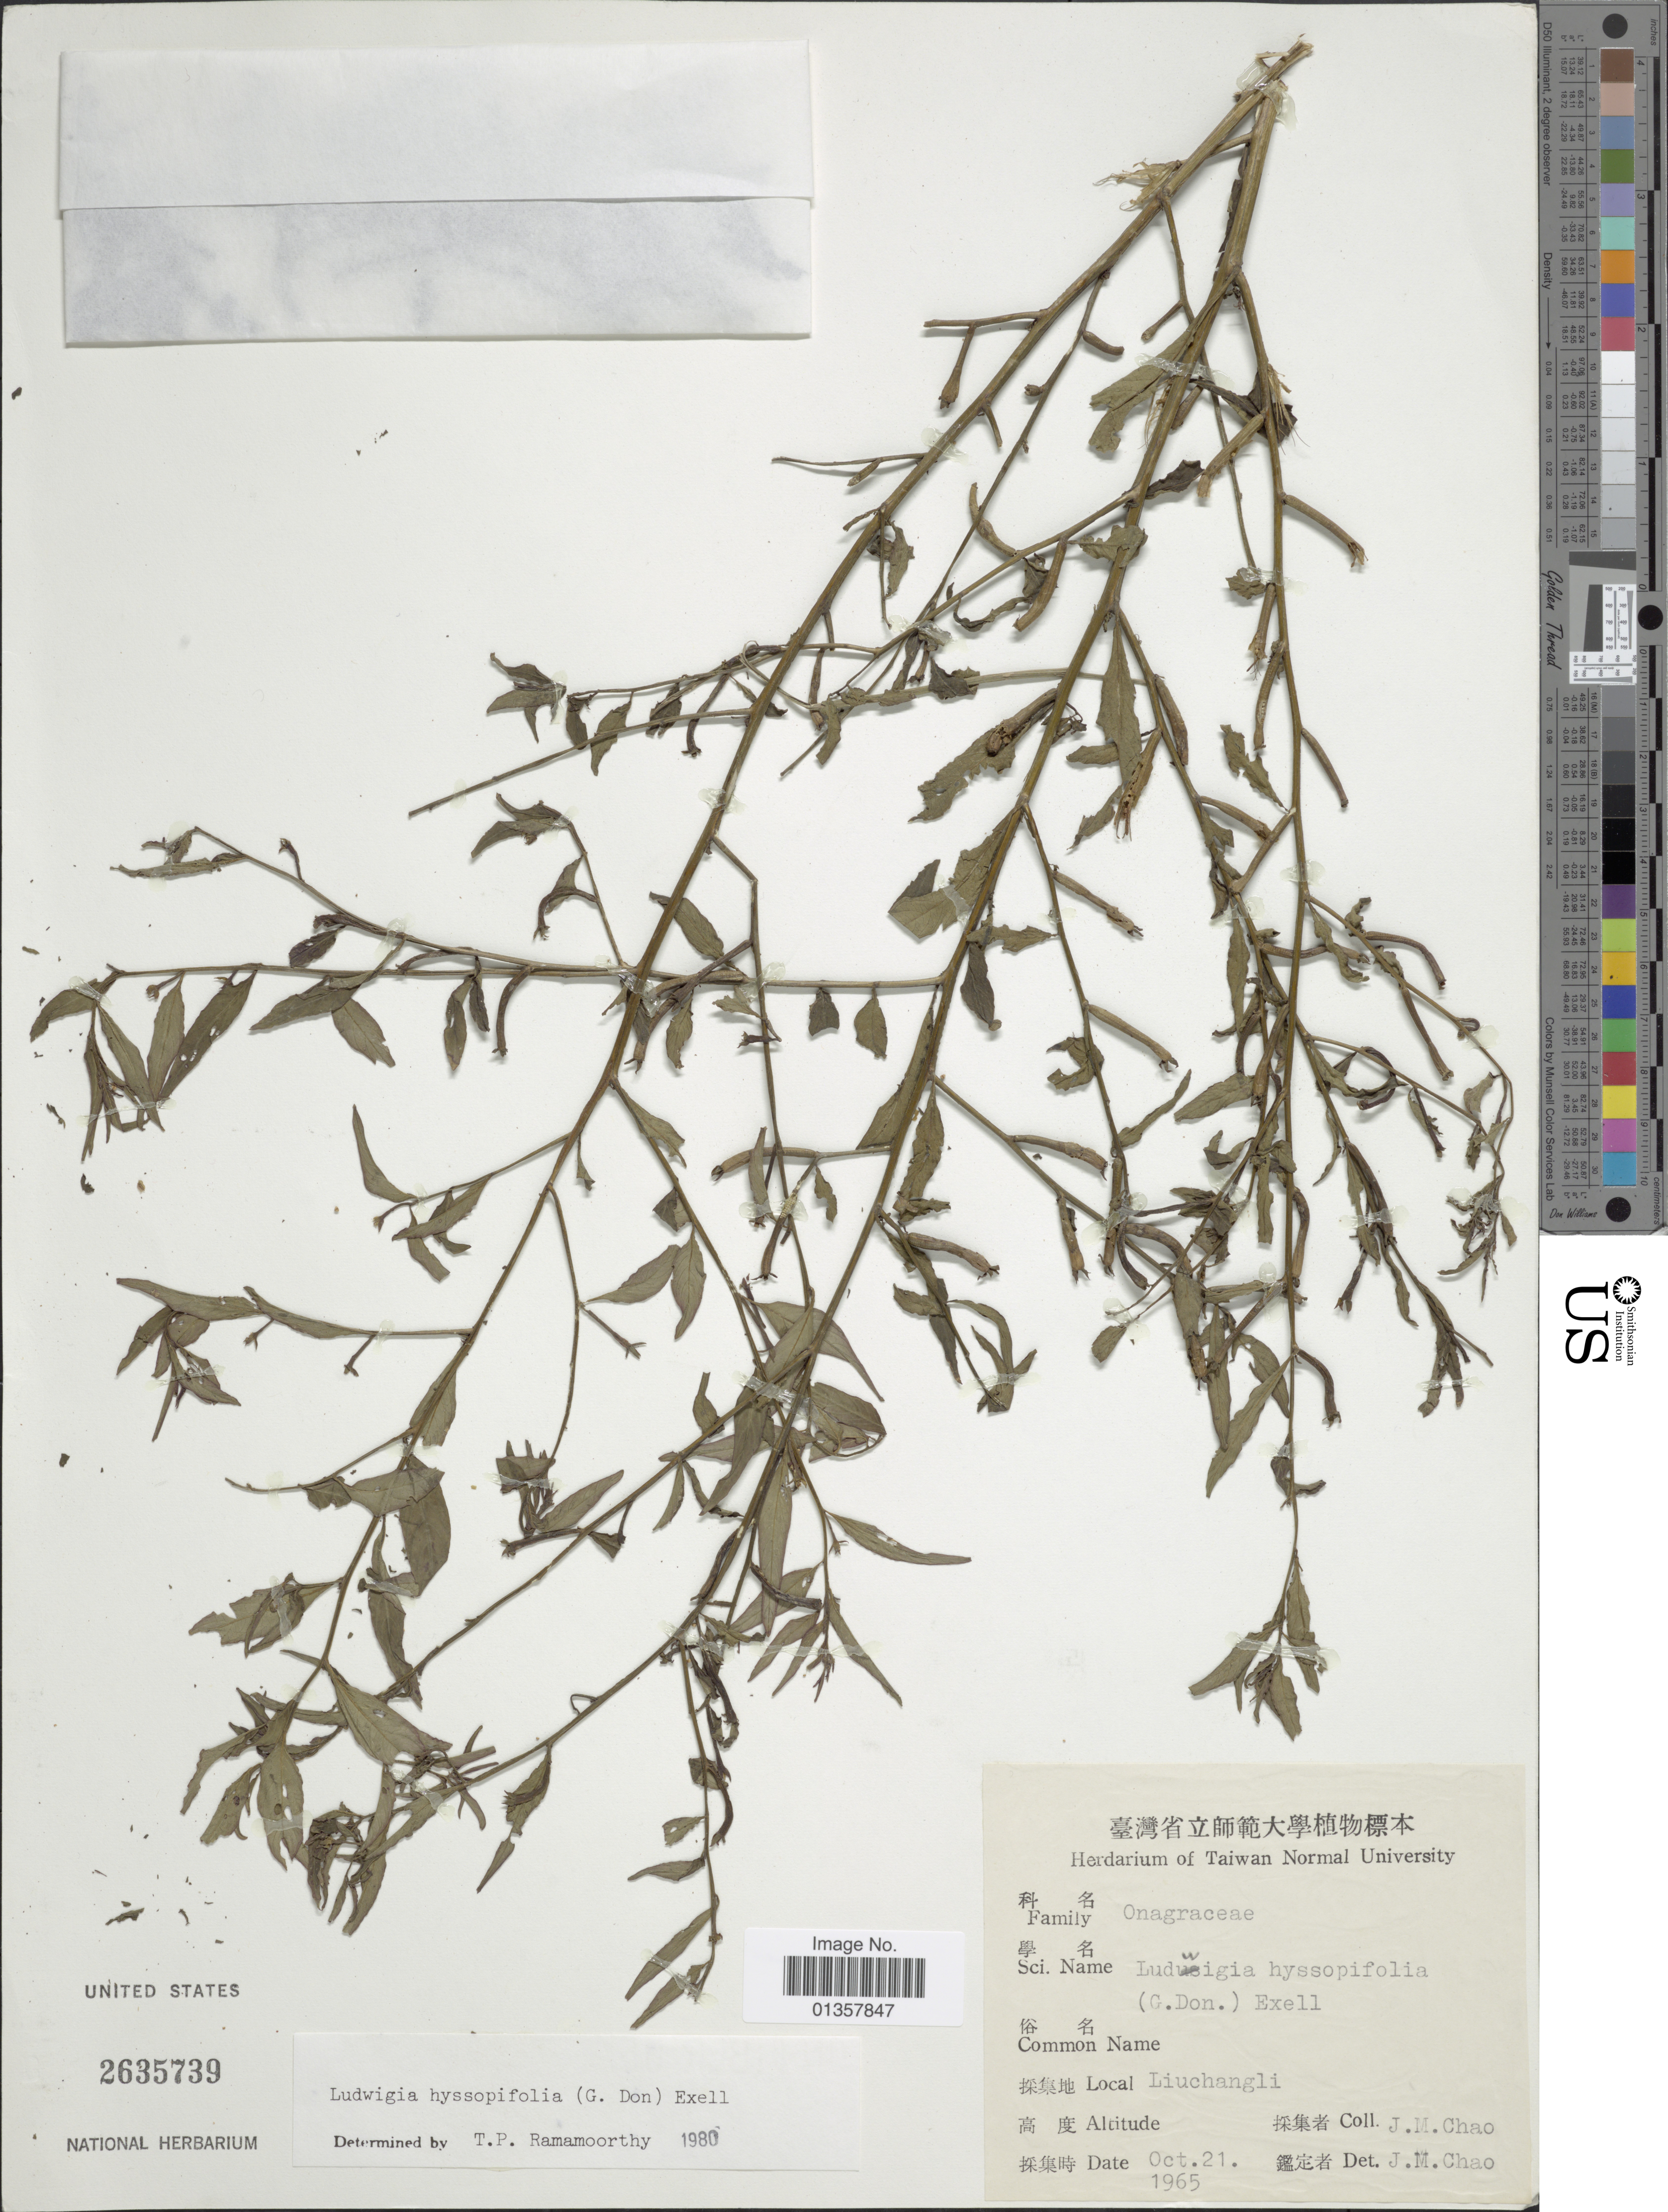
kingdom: Plantae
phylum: Tracheophyta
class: Magnoliopsida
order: Myrtales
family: Onagraceae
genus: Ludwigia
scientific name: Ludwigia hyssopifolia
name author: (G. Don) Exell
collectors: J. Chao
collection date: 1965-10-21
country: Taiwan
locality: Liuchangli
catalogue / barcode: US 2635739